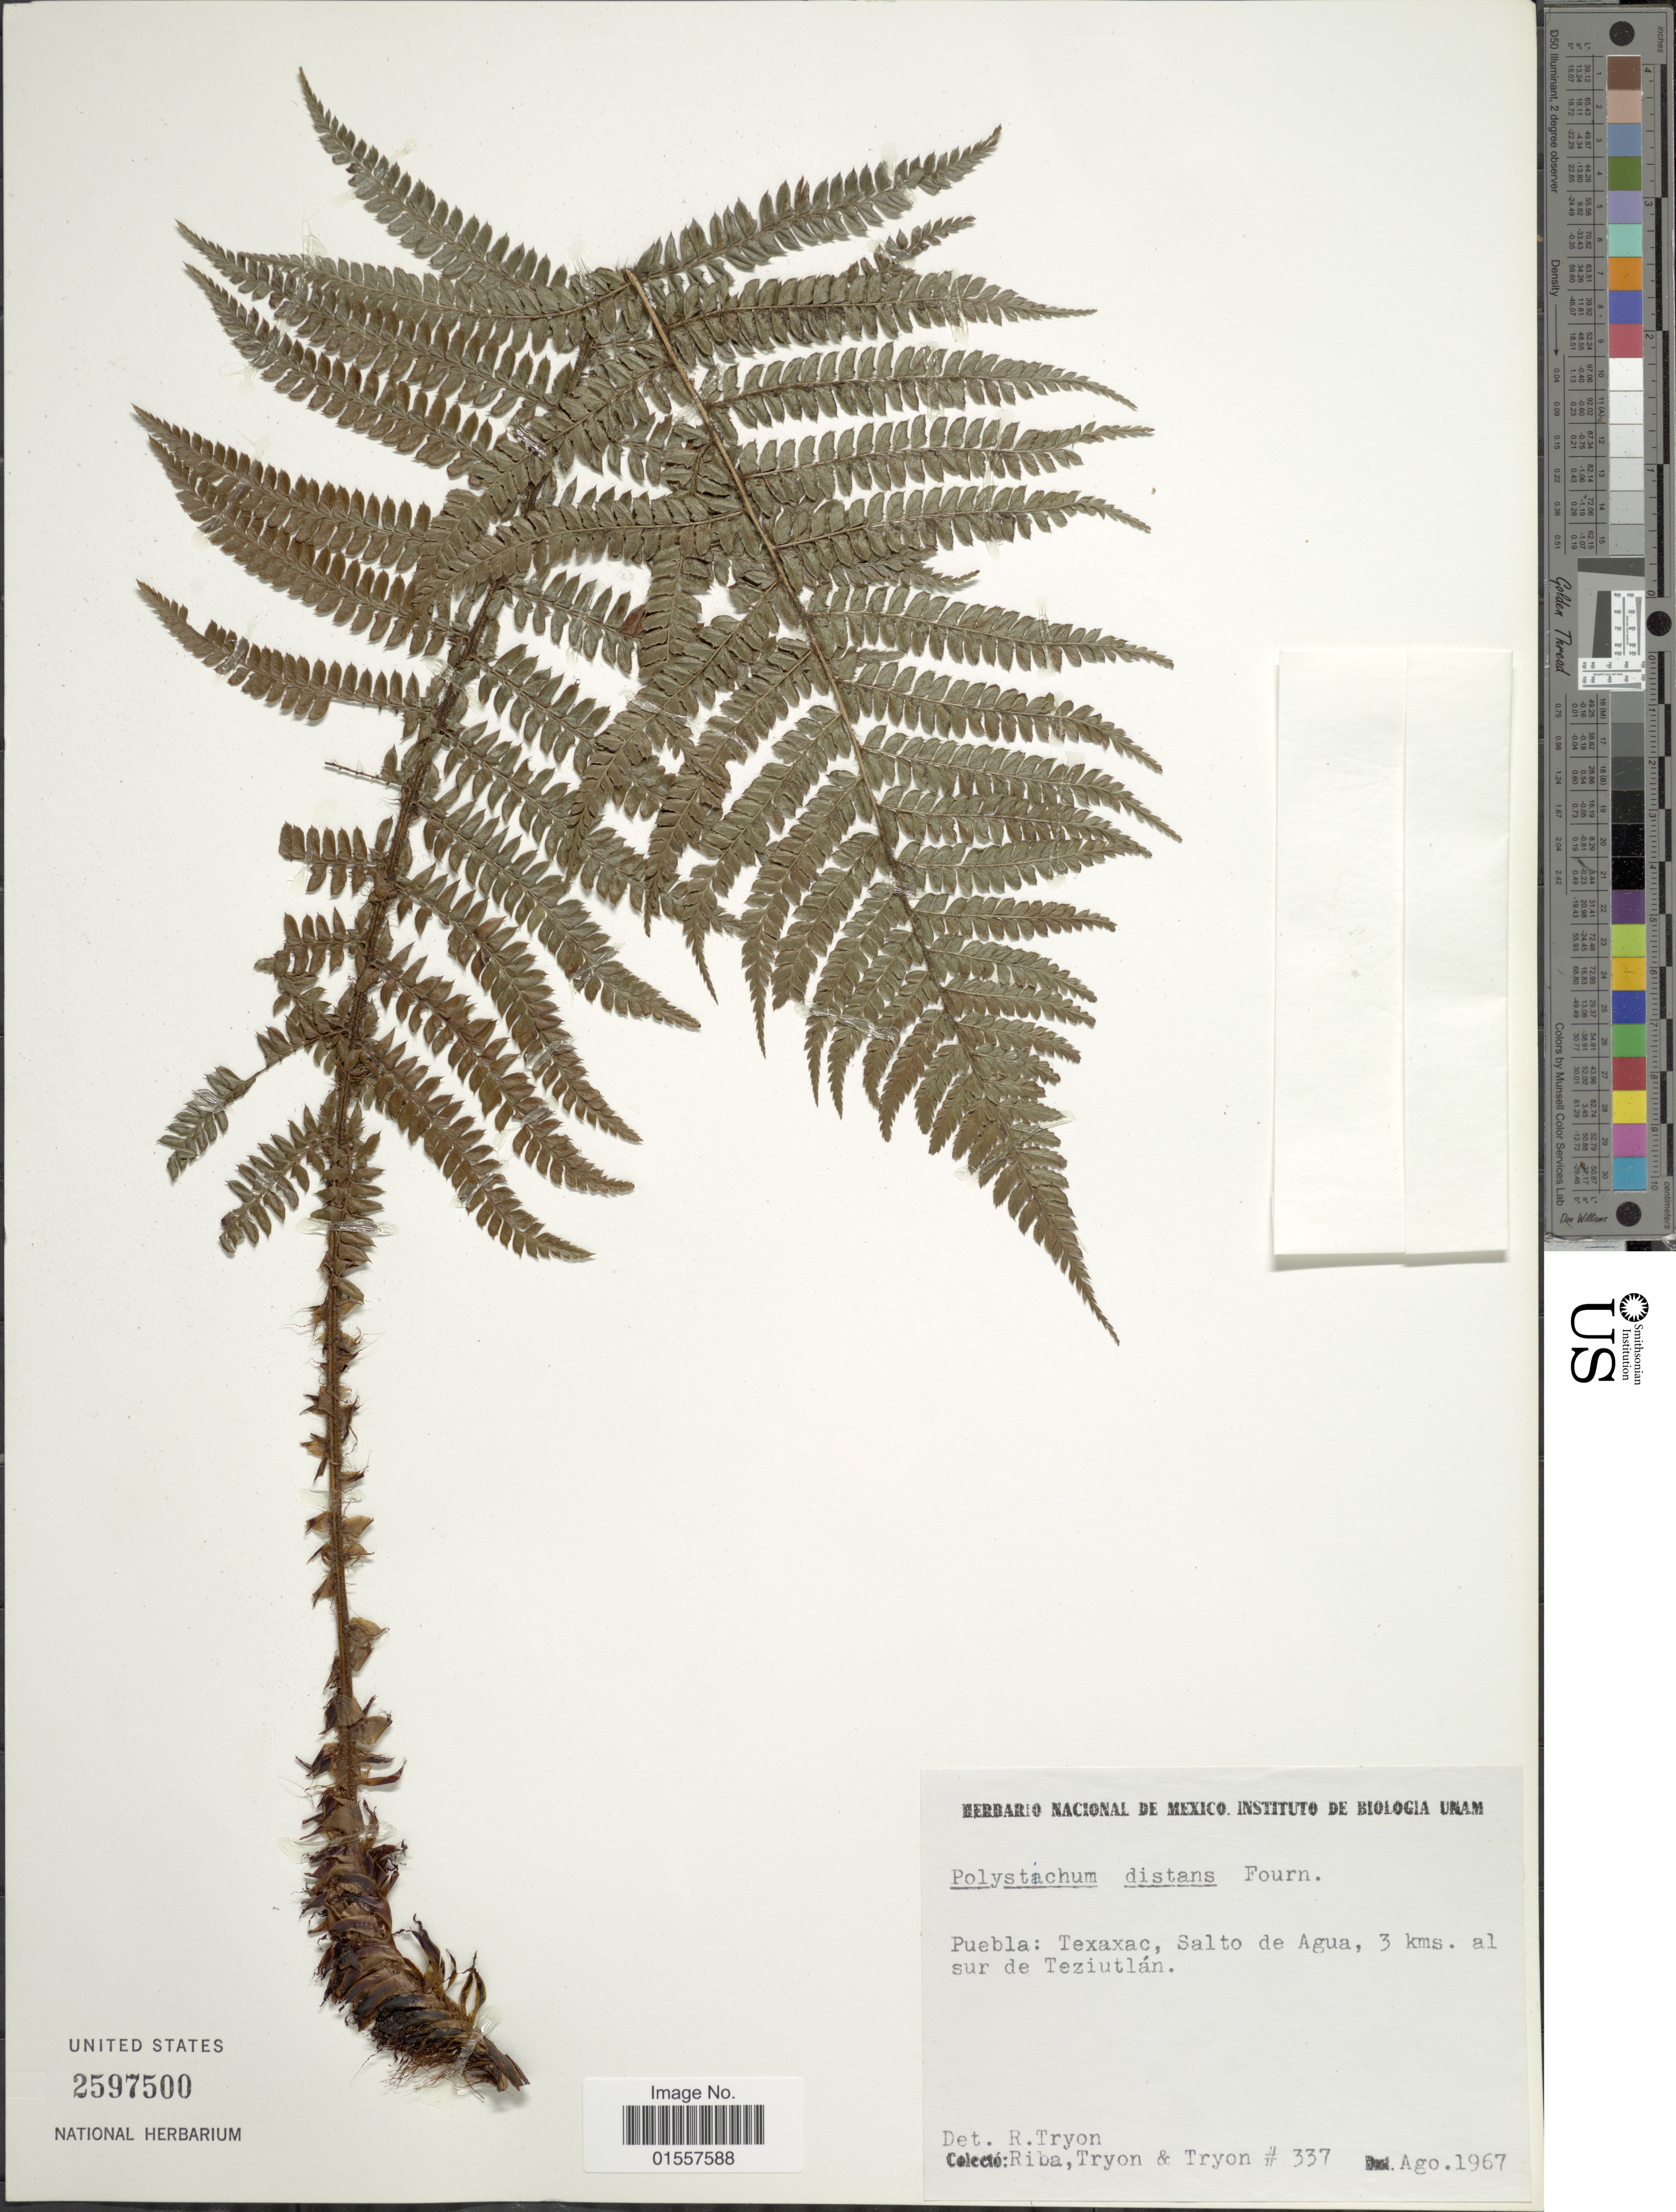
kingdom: Plantae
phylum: Tracheophyta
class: Polypodiopsida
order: Polypodiales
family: Dryopteridaceae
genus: Polystichum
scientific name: Polystichum distans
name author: E. Fourn.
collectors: Riba, -. Tryon & -. Tryon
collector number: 337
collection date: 1967-08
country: Mexico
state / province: Puebla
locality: Puebla: Texaxac, Salto de Agua, 3 kms al sur de Teziutlan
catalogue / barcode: US 2597500